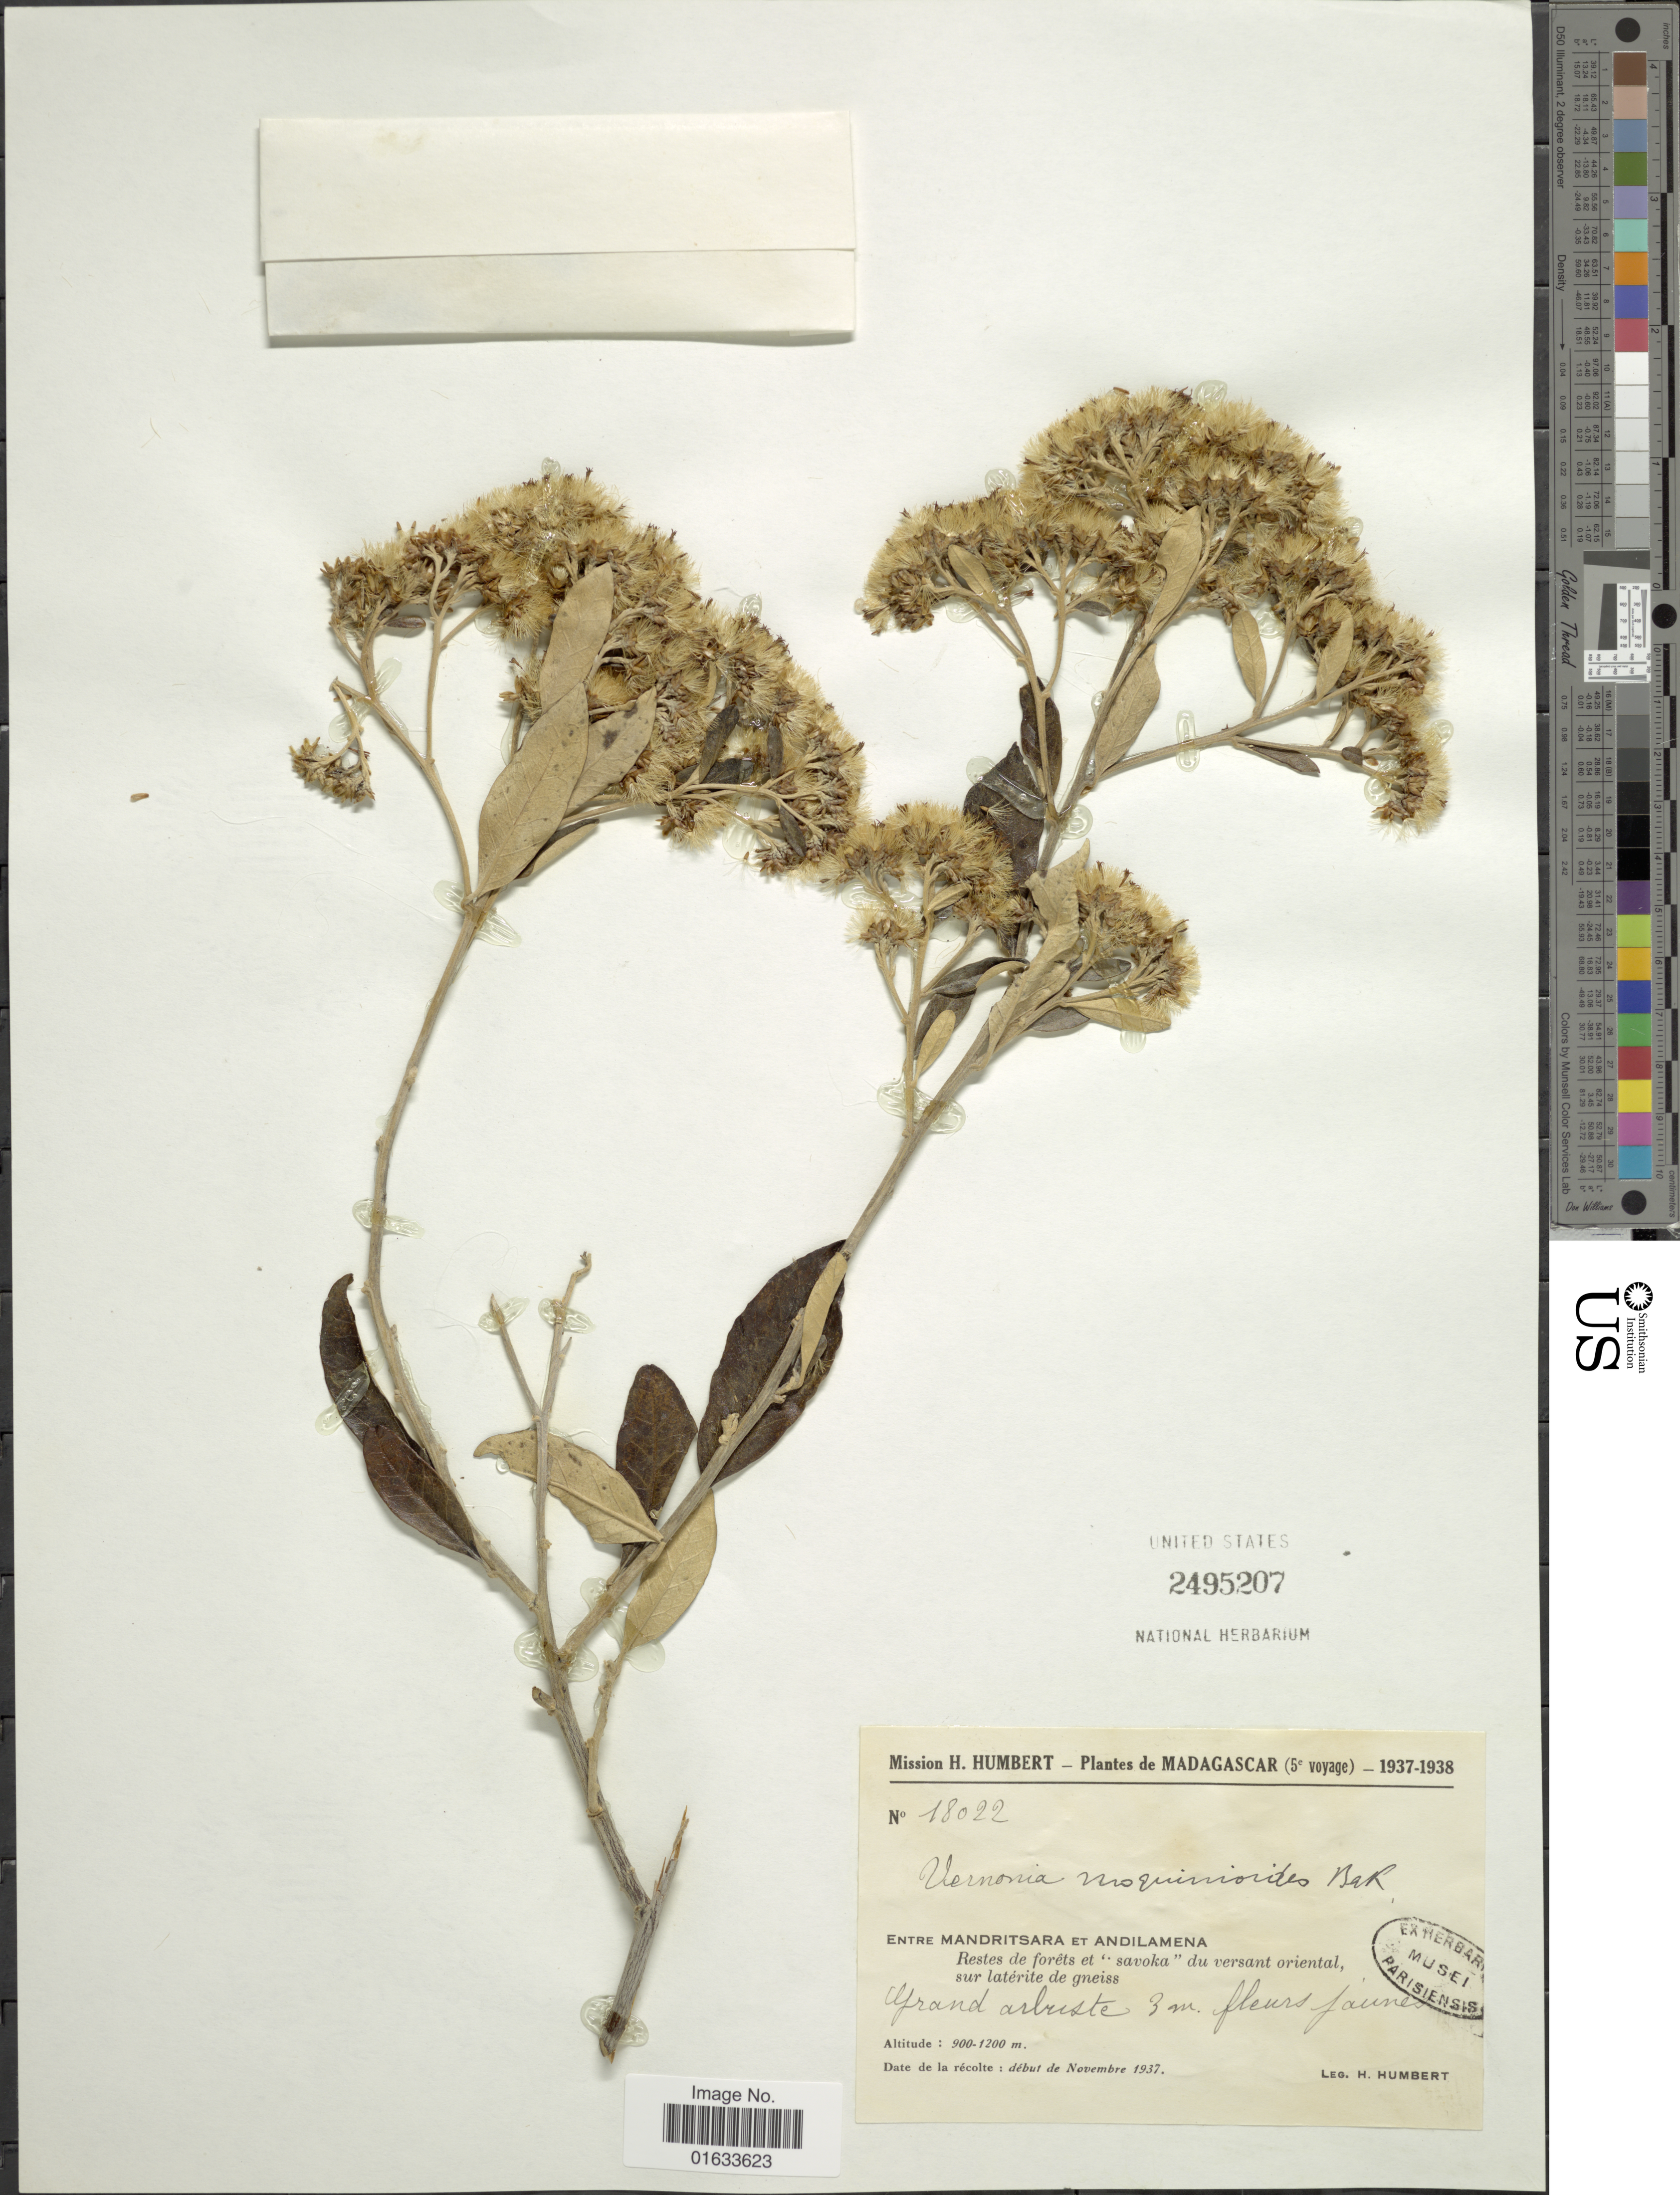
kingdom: Plantae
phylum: Tracheophyta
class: Magnoliopsida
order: Asterales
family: Asteraceae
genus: Distephanus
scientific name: Distephanus garnierianus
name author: (Klatt) H. Rob. & B. Kahn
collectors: H. Humbert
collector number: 18022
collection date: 1937-11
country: Madagascar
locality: Entre Mandritsara et Andilamena.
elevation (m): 900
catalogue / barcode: US 2495207